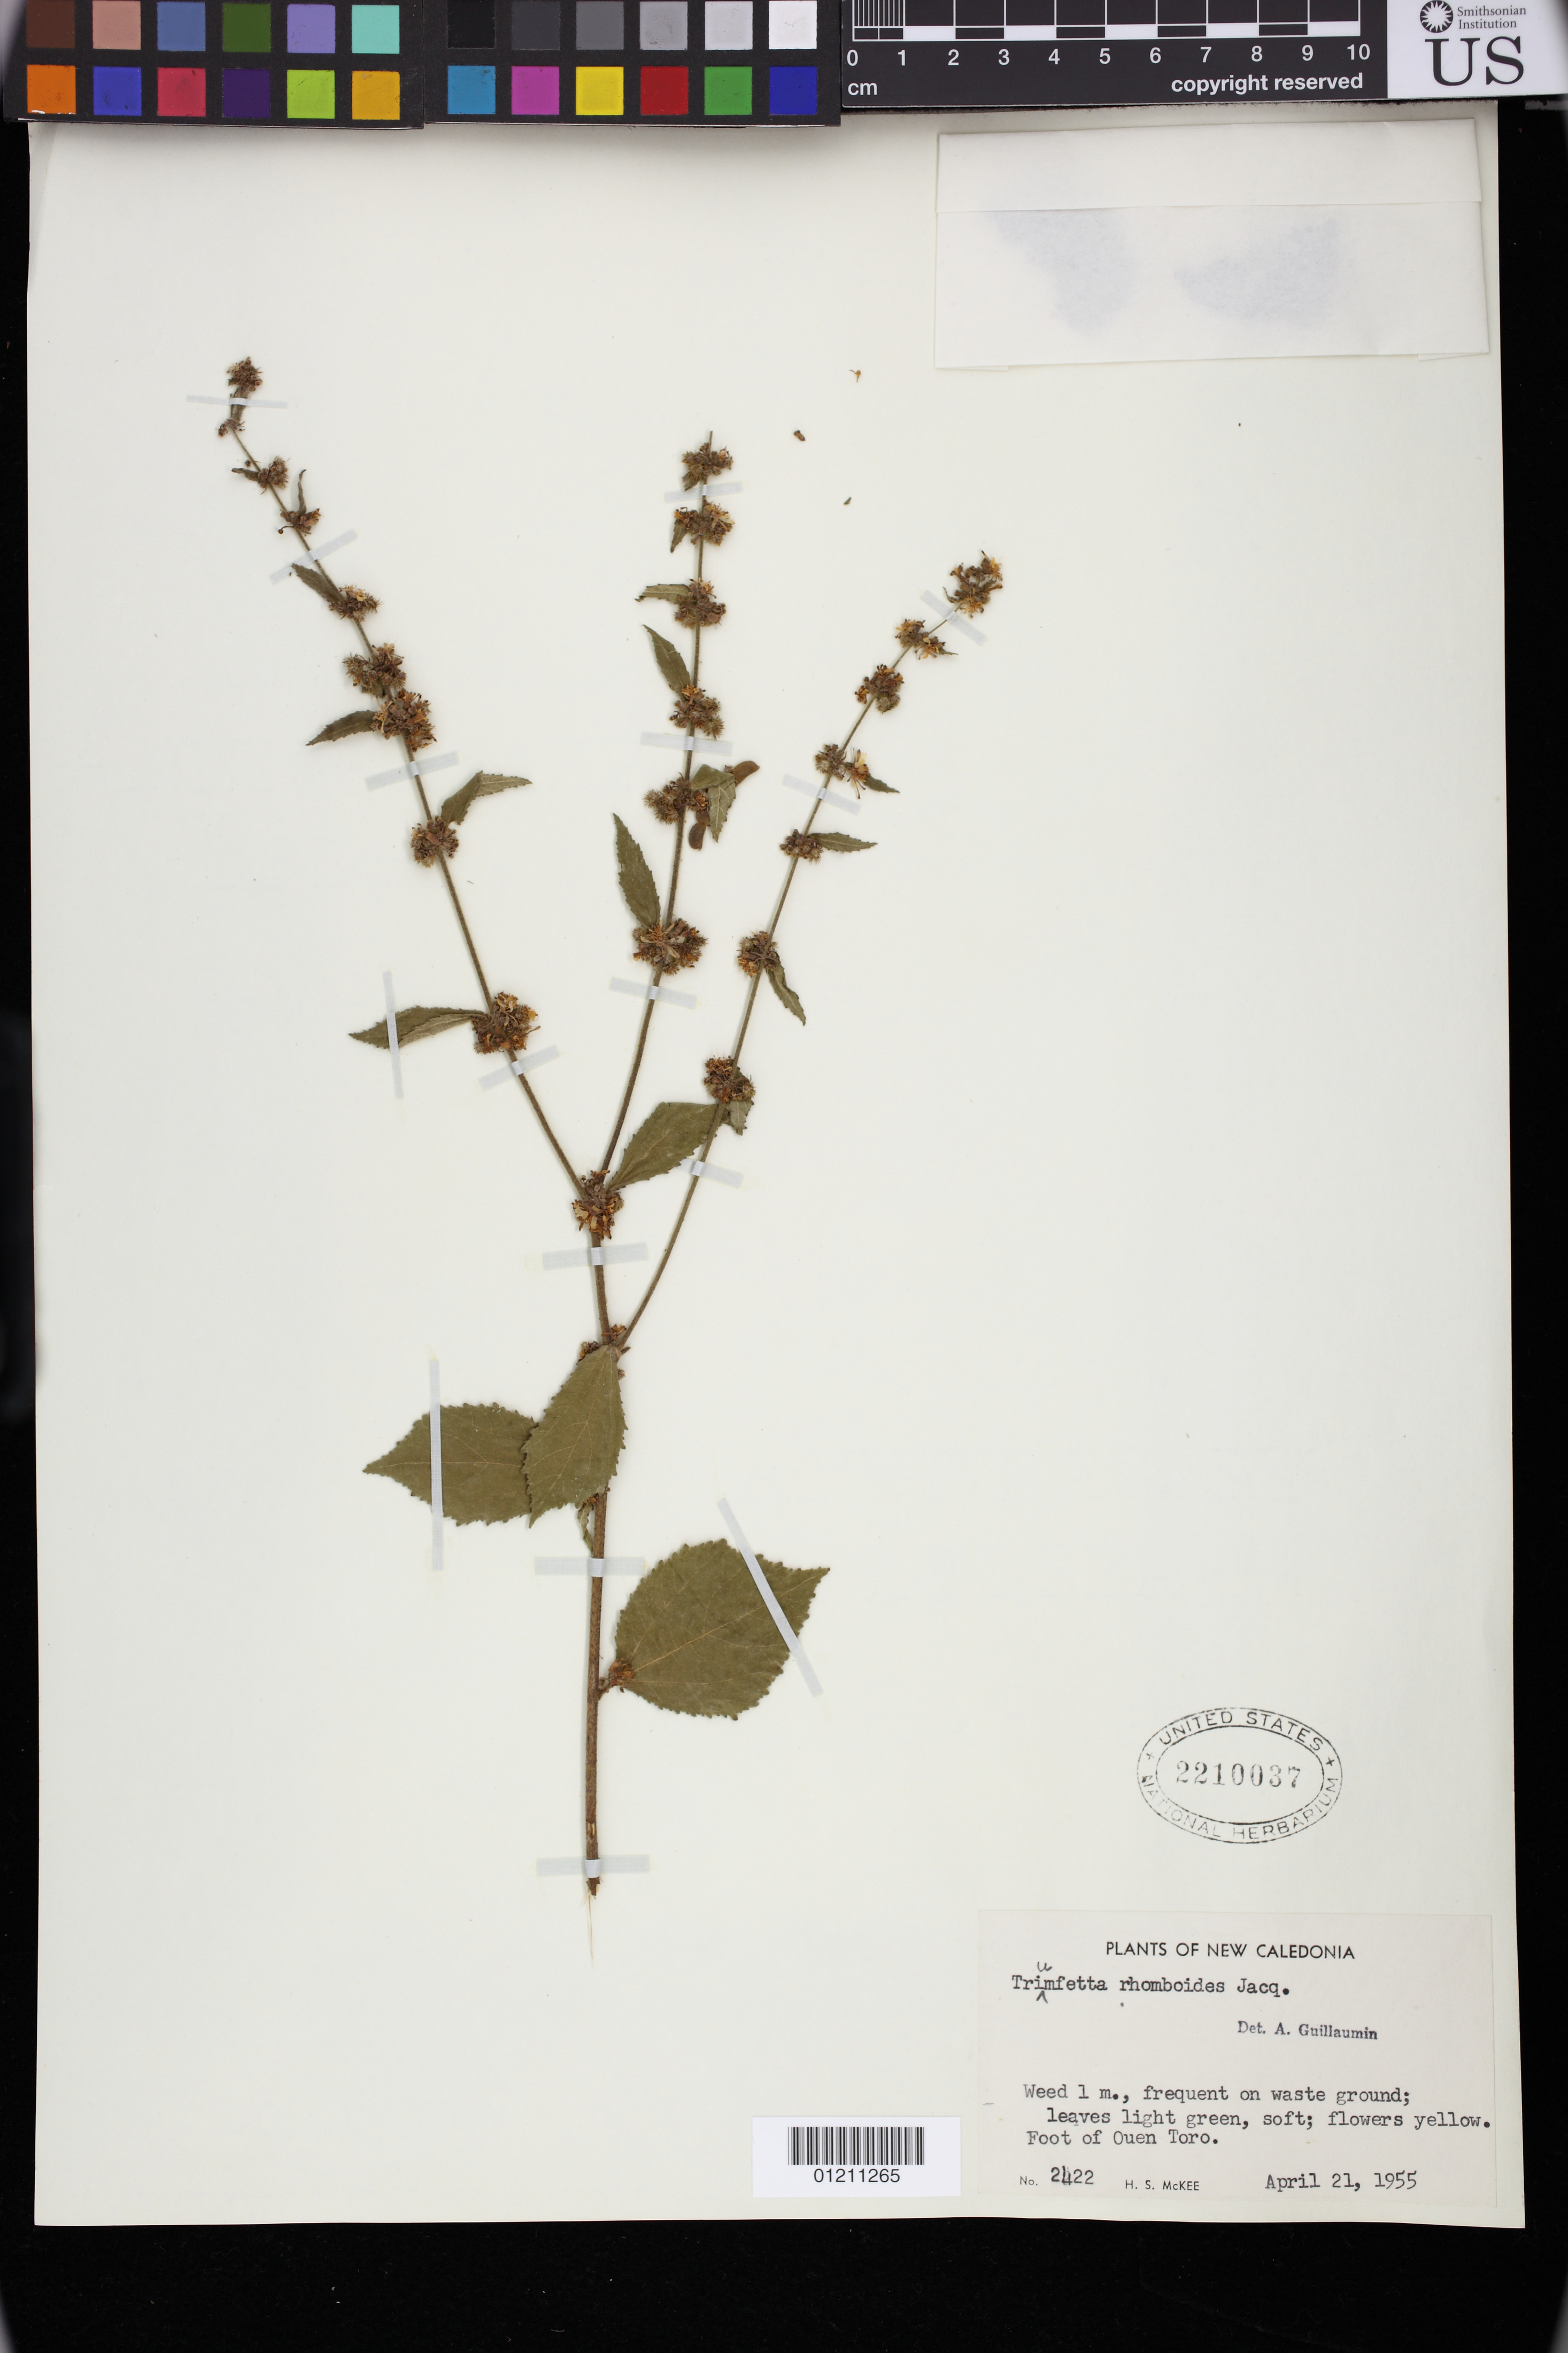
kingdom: Plantae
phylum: Tracheophyta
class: Magnoliopsida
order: Malvales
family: Malvaceae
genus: Triumfetta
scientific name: Triumfetta rhomboidea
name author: Jacq.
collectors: G. S. McKee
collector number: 2422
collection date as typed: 21 Apr 1955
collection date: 1955-04-21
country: New Caledonia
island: New Caledonia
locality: New Caledonia: Foot of Ouen Toro.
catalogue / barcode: US 2210037